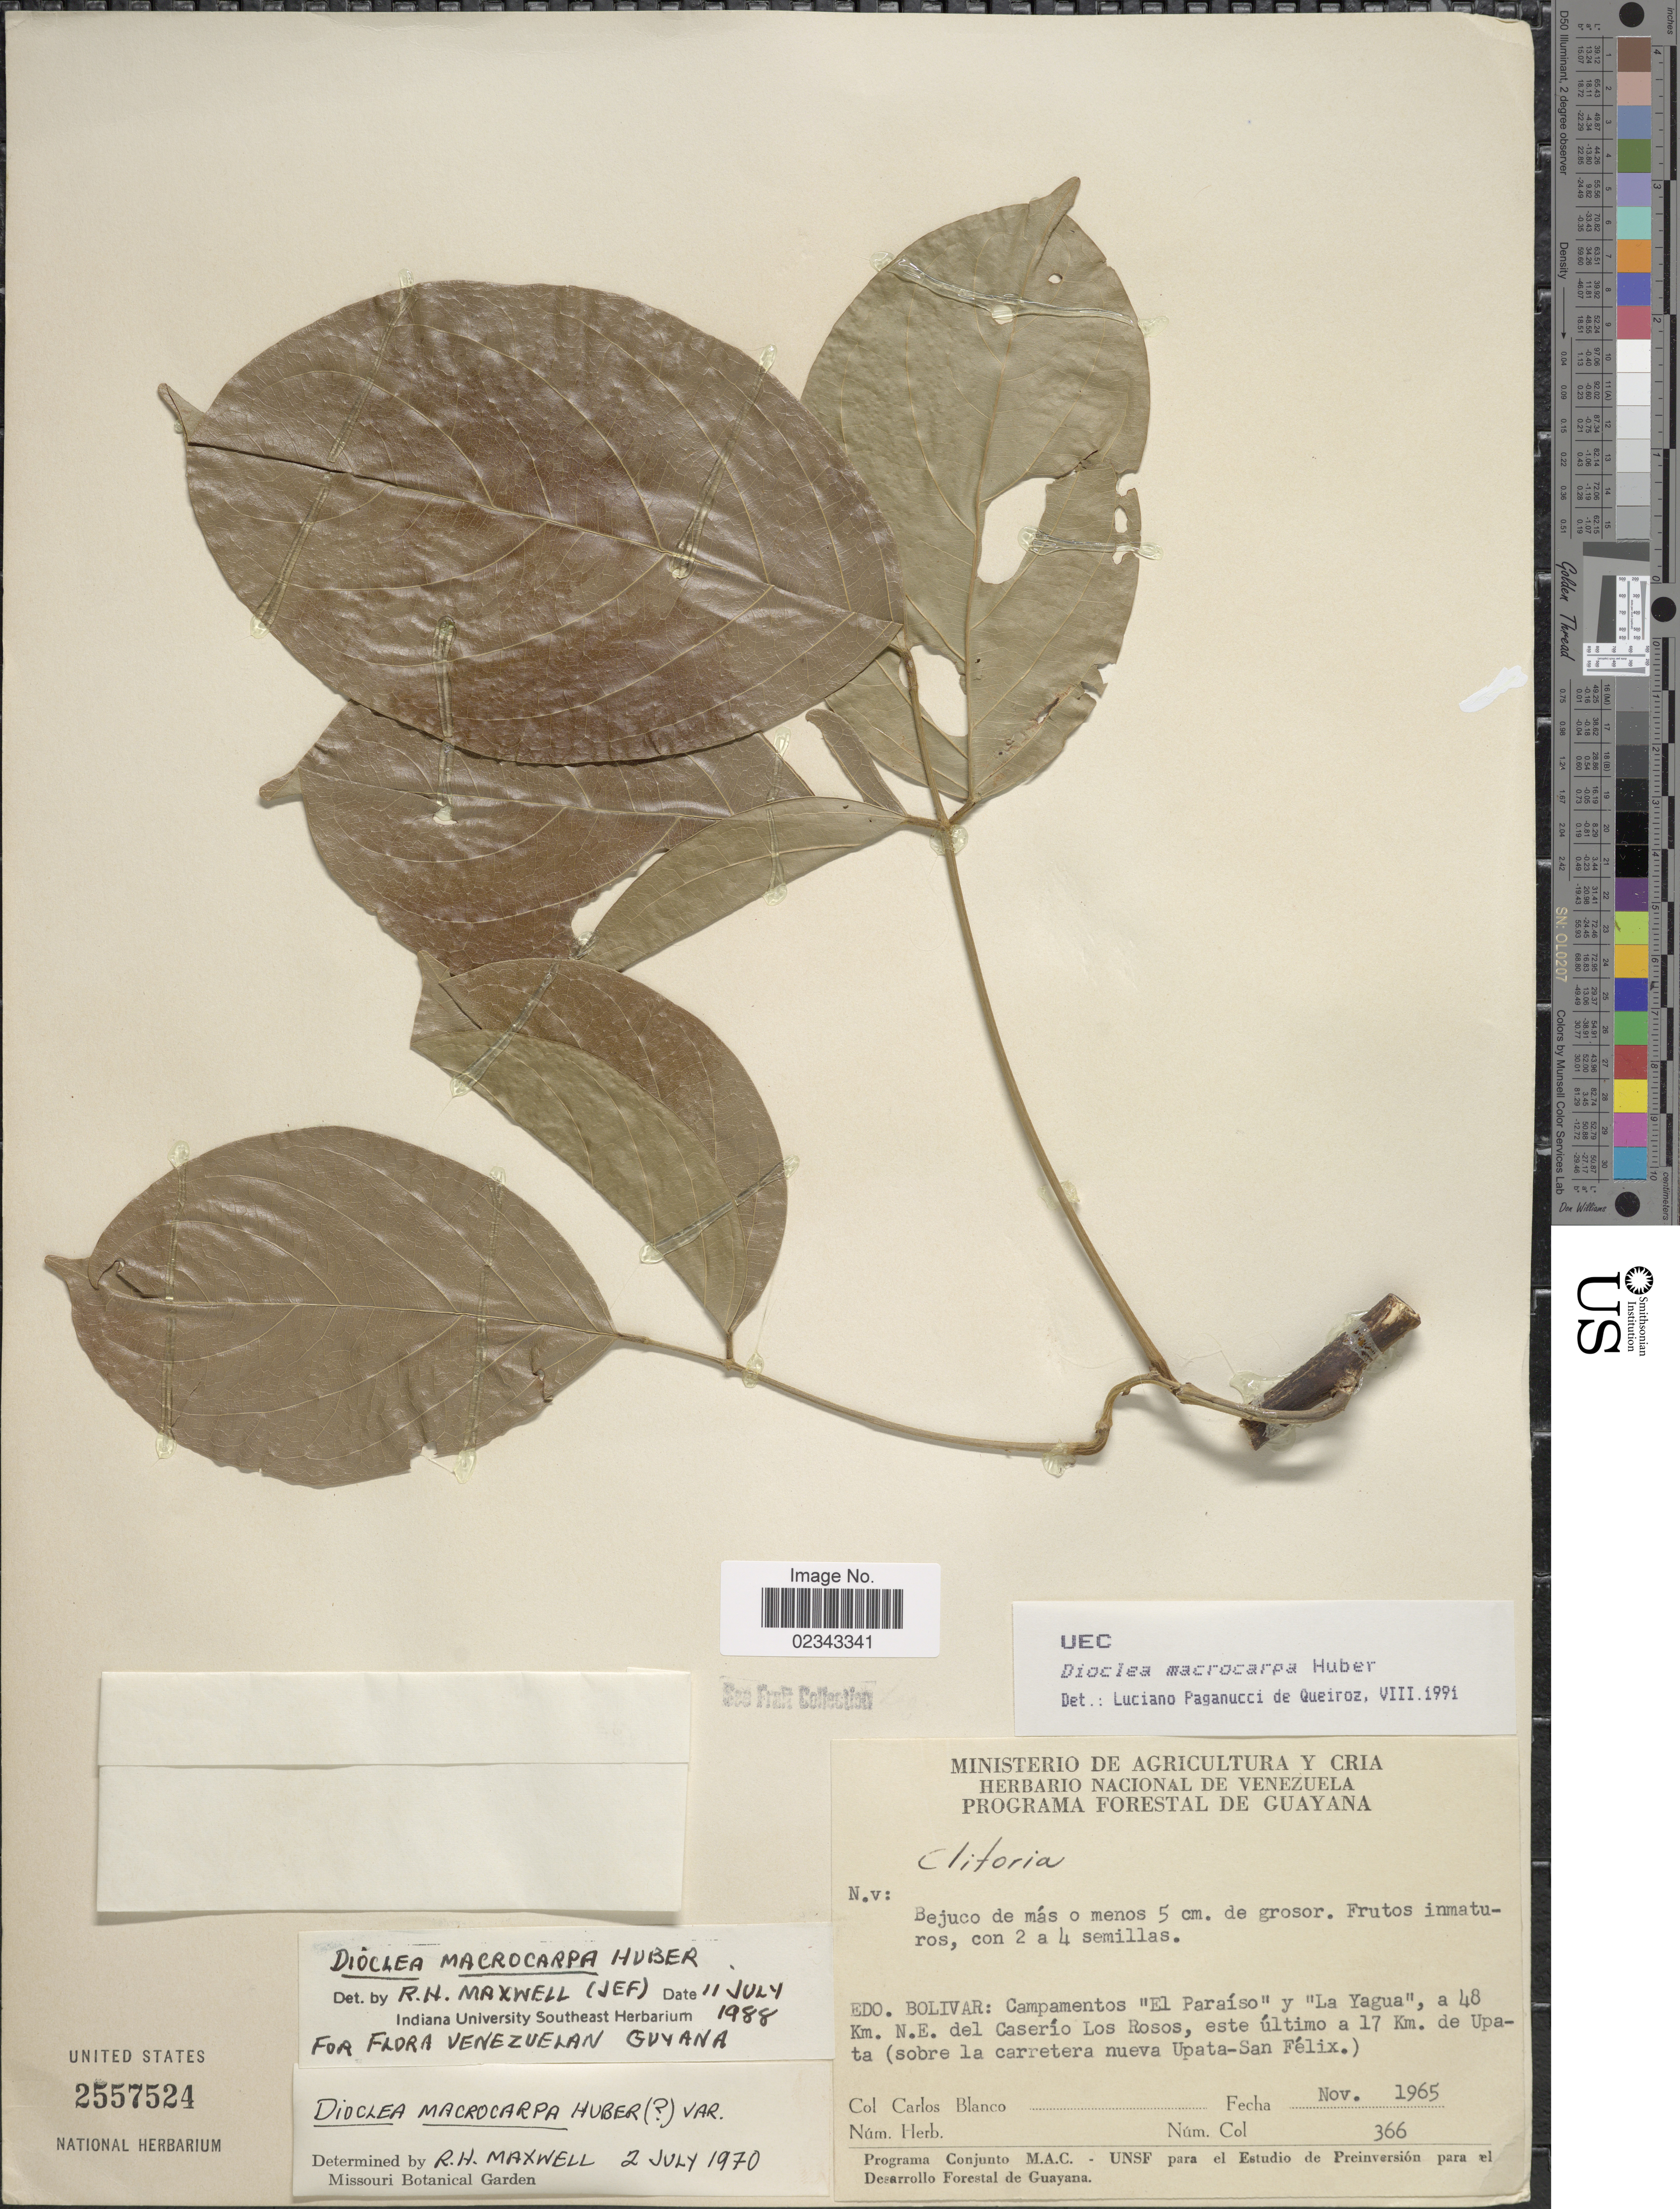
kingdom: Plantae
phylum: Tracheophyta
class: Magnoliopsida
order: Fabales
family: Fabaceae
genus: Macropsychanthus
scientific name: Macropsychanthus macrocarpus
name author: (Huber) L.P. Queiroz & Snak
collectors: C. Blanco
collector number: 366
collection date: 1965-11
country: Venezuela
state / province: Bolivar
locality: Campamentos 'El Paraíso' y 'La Yagua', a 48 Km N.E. del Caserío Los Rosos, este último a 17 Km, de Upta (sobre la carretera nueva Upata-San Felix)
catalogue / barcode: US 2557524